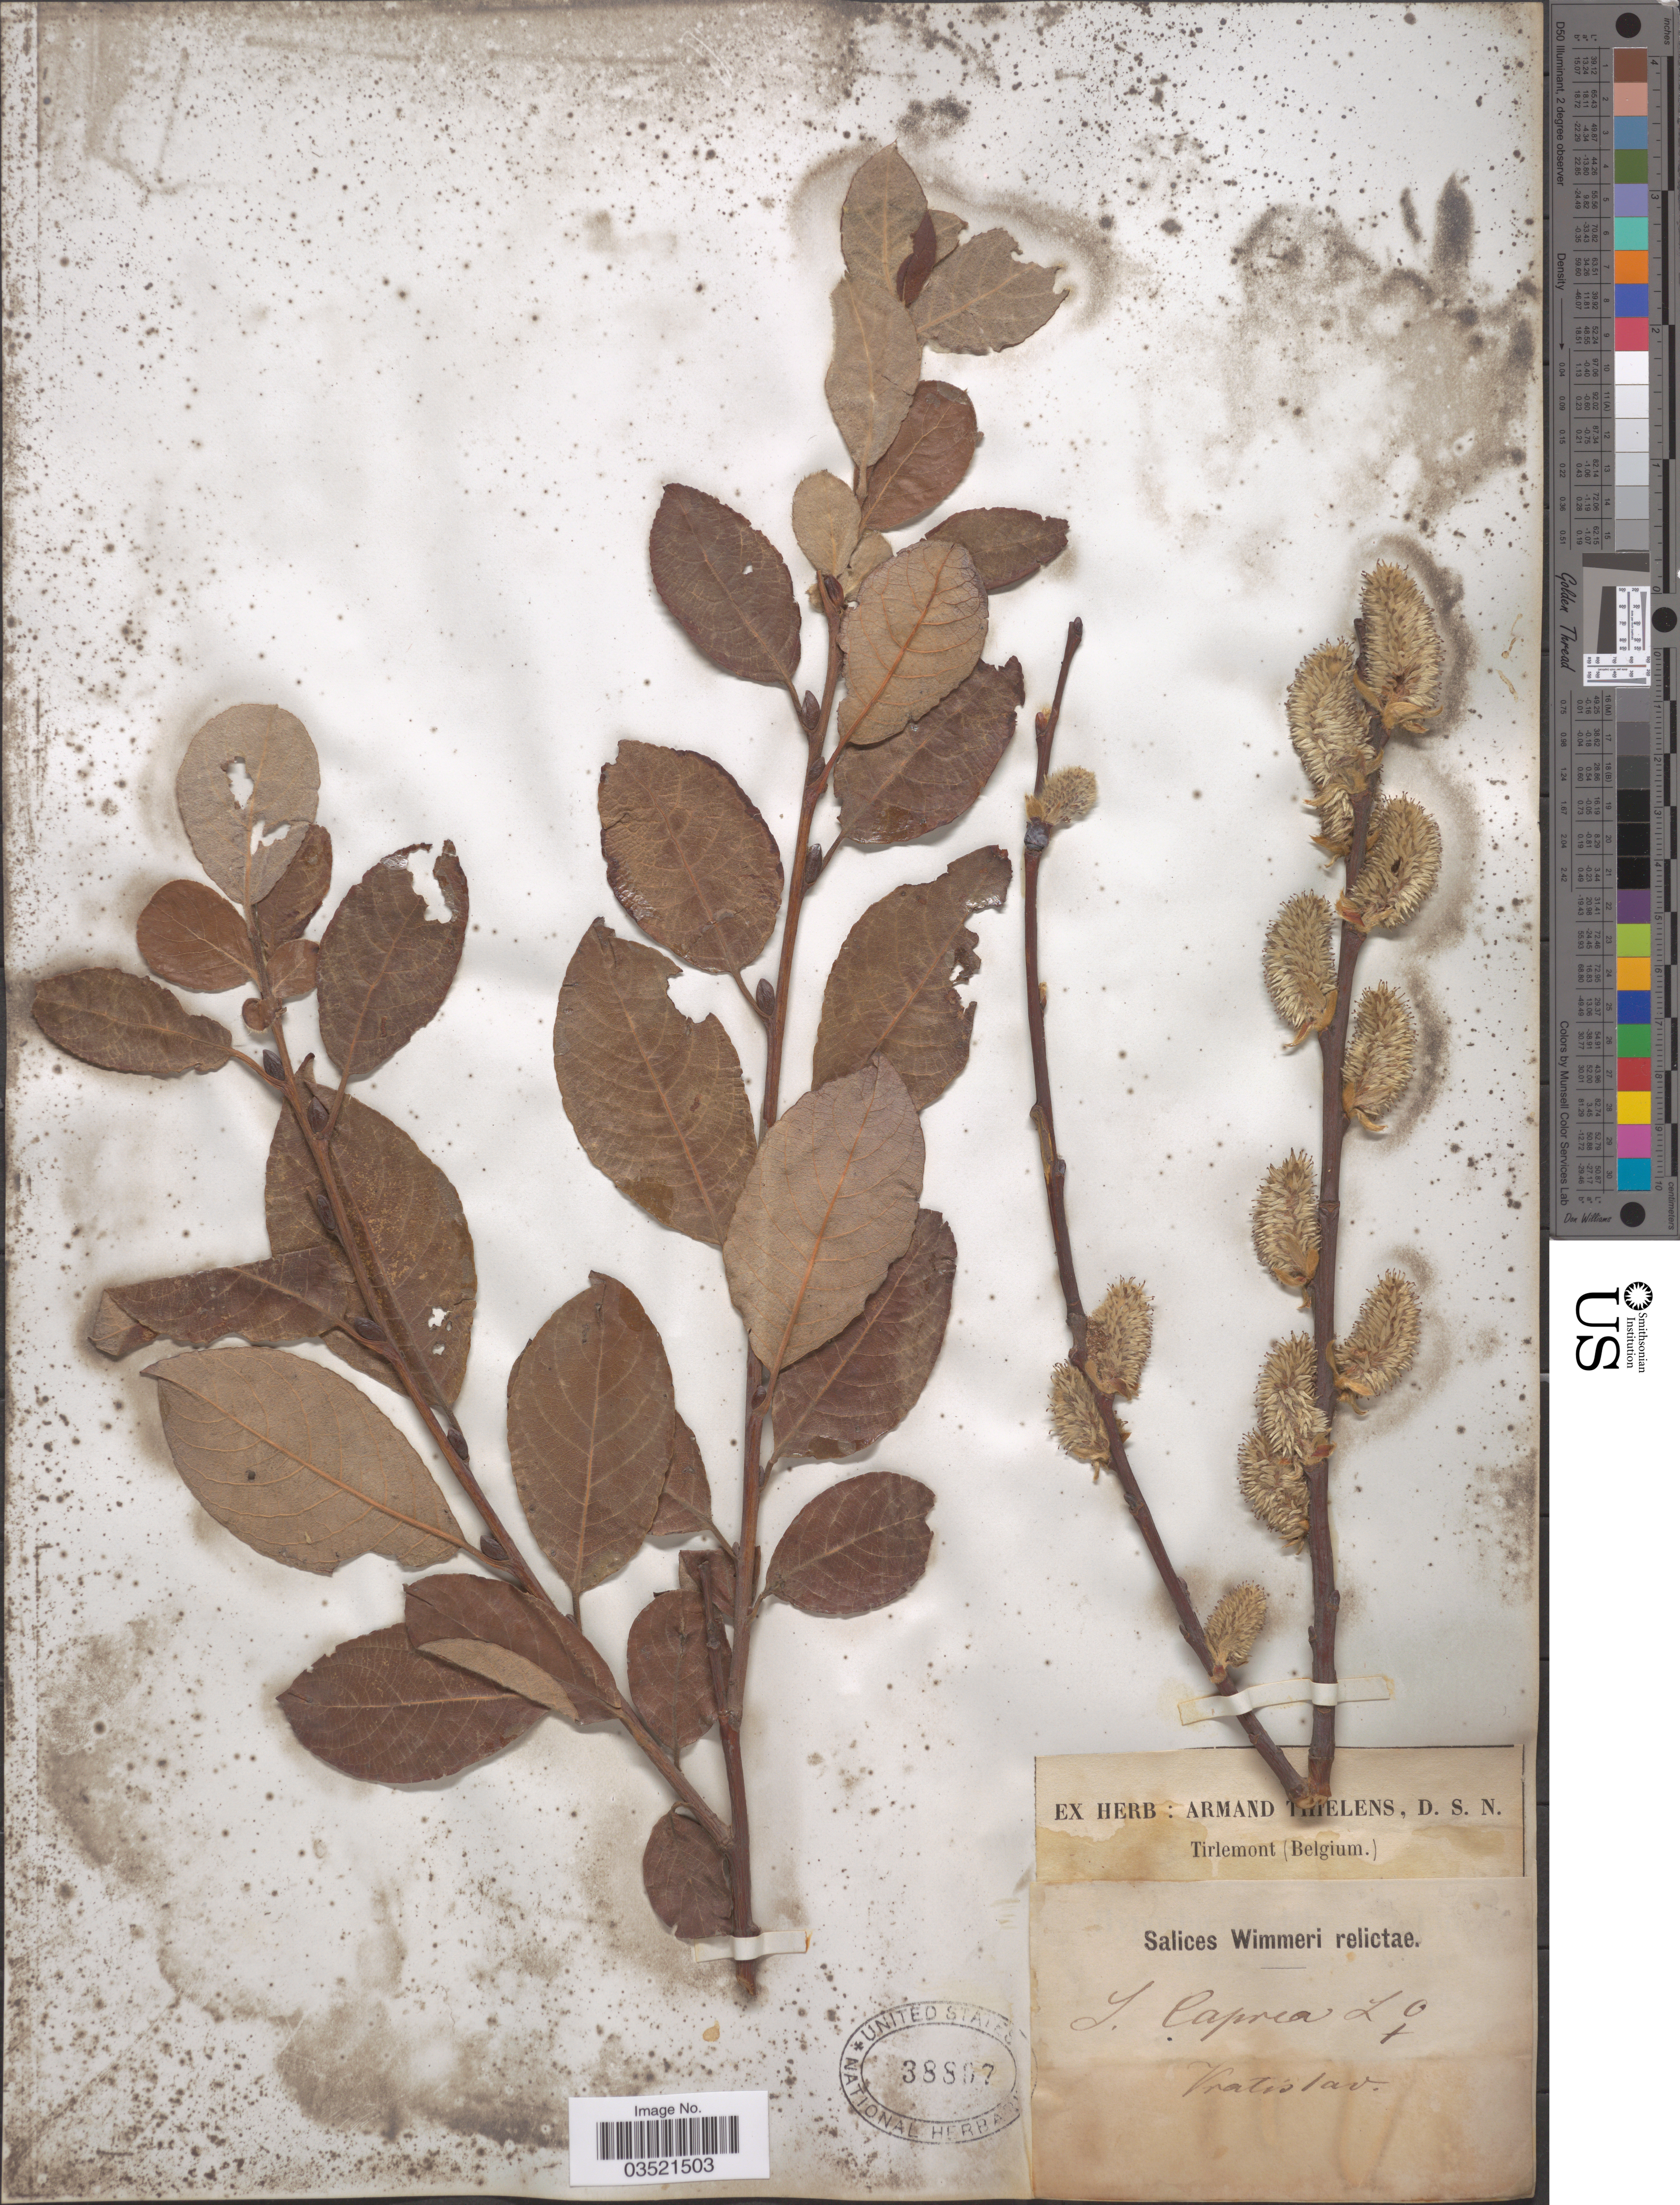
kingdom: Plantae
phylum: Tracheophyta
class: Magnoliopsida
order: Malpighiales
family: Salicaceae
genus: Salix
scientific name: Salix caprea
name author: L.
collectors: ex herb. Armand Thielens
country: Poland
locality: Vratislav.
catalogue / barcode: US 38807